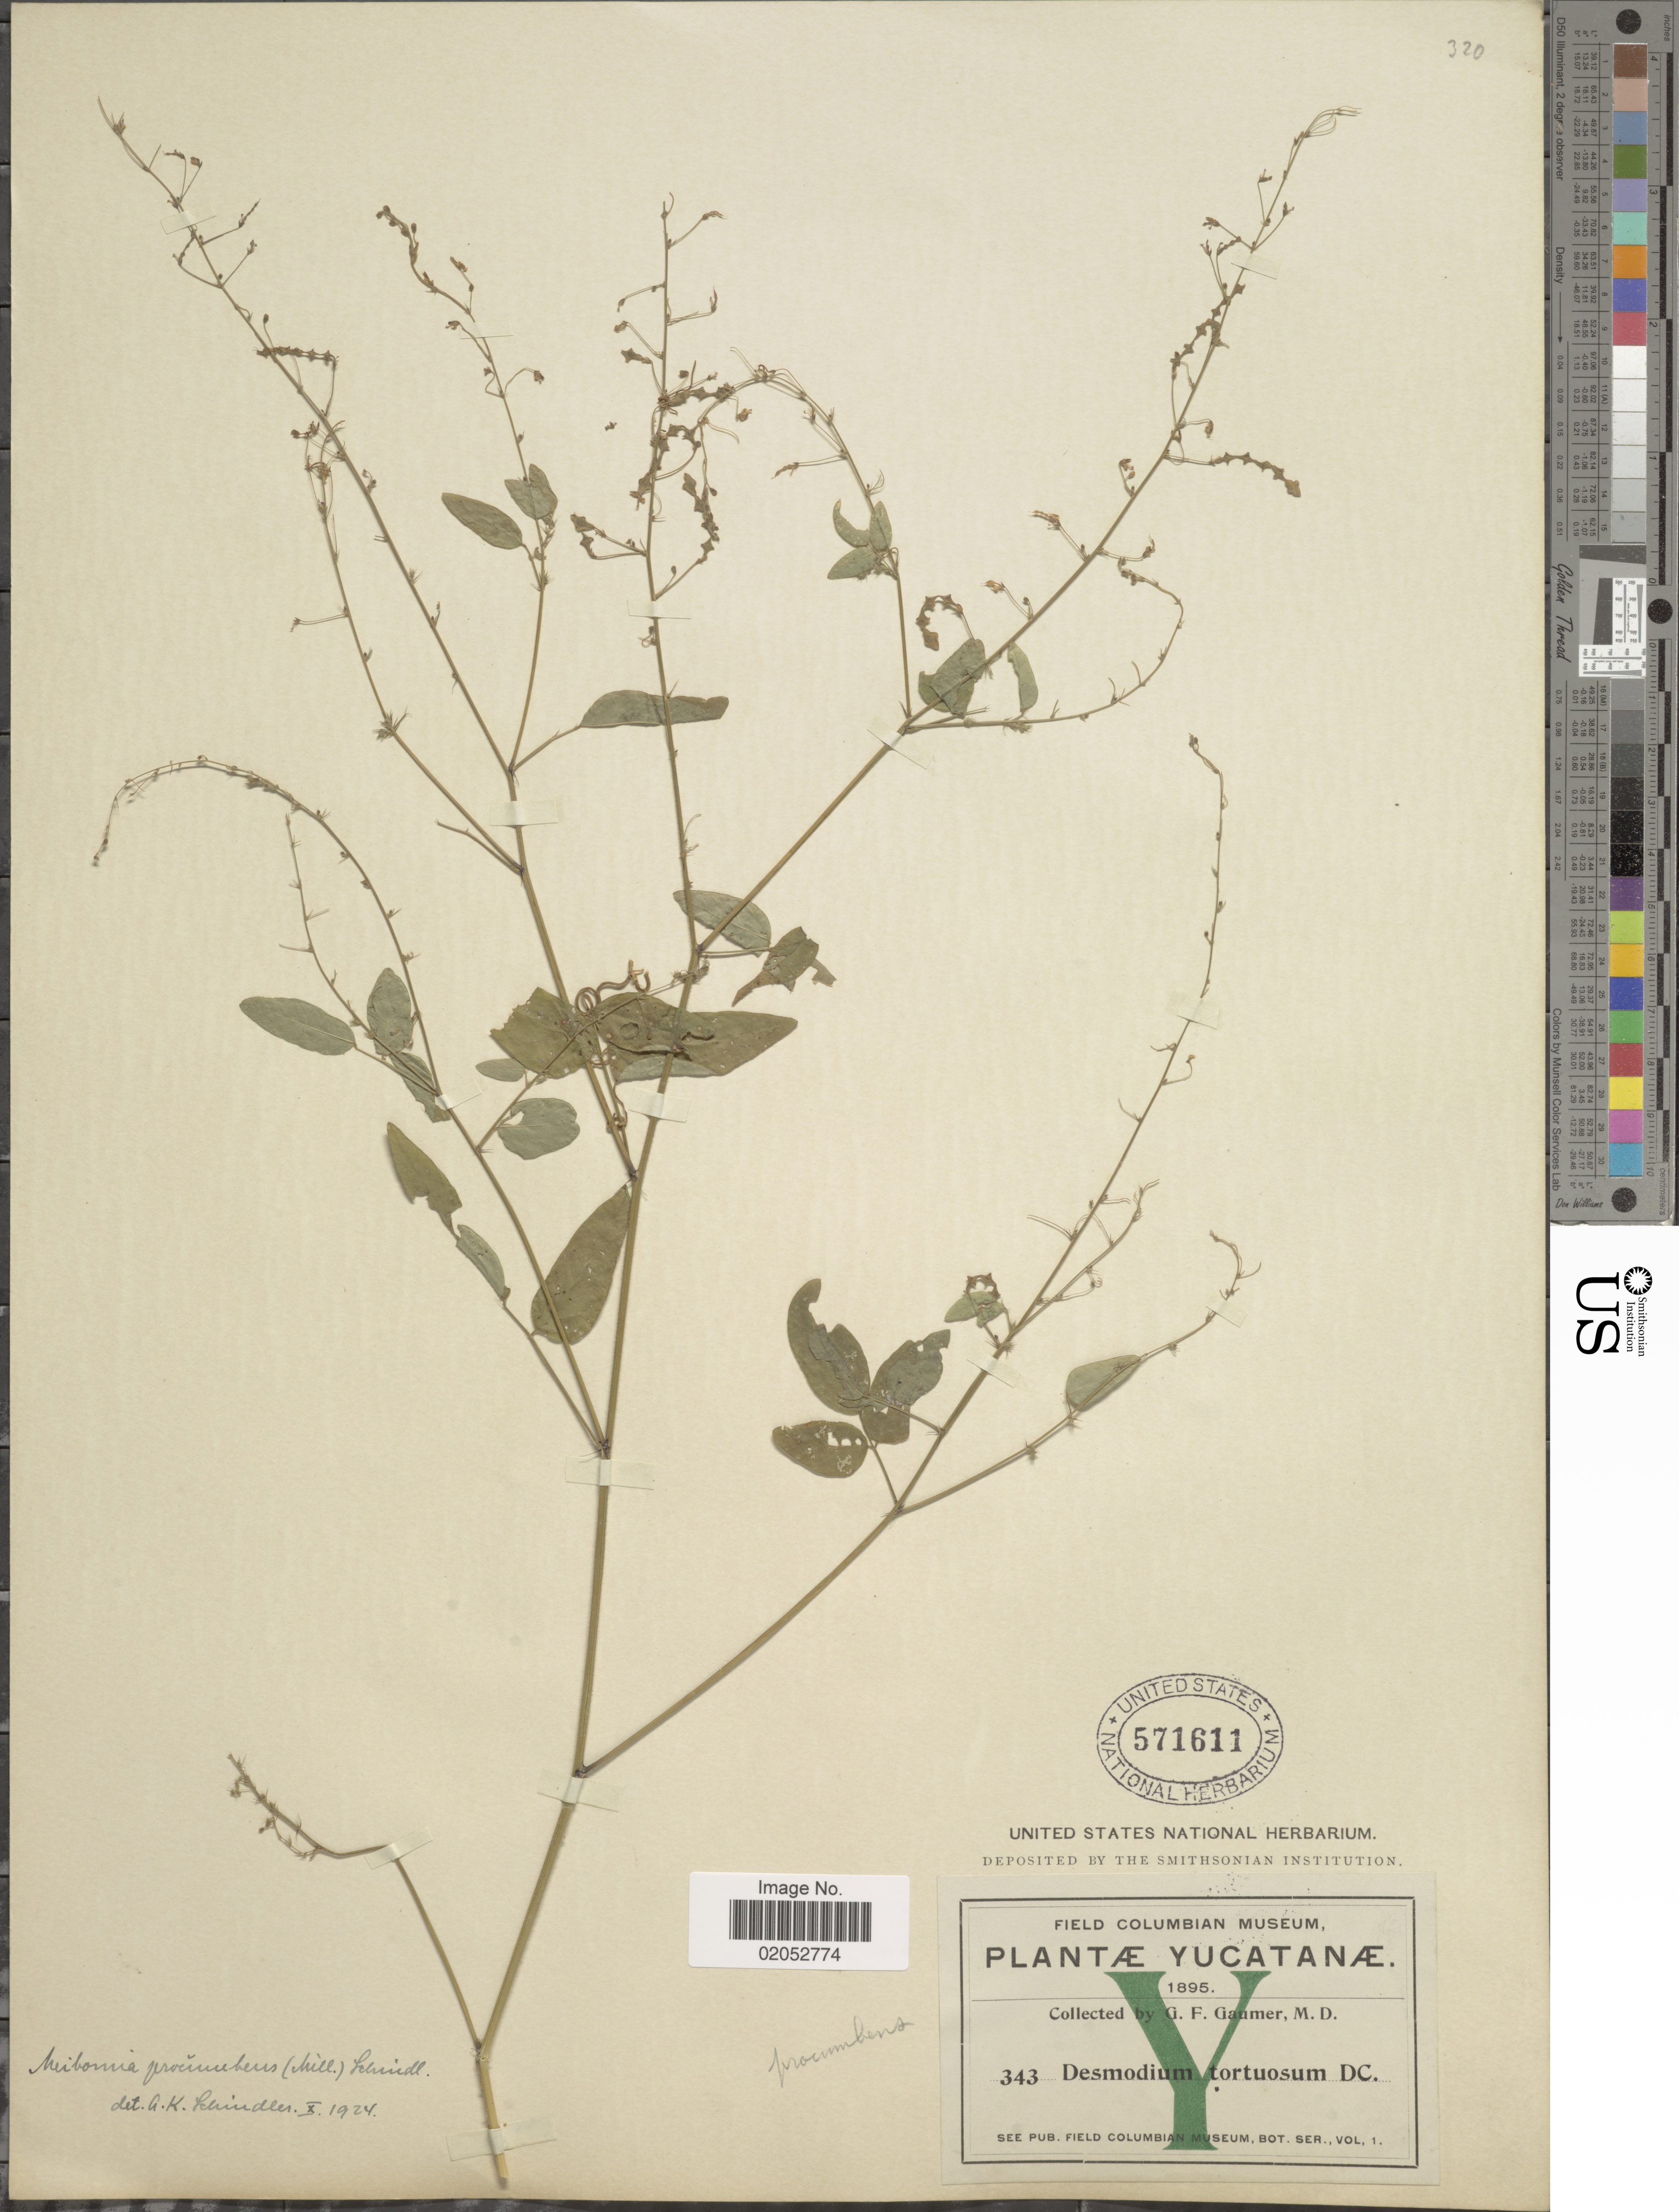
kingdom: Plantae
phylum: Tracheophyta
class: Magnoliopsida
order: Fabales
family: Fabaceae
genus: Desmodium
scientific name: Desmodium procumbens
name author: (Mill.) Hitchc.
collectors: G. F. Gaumer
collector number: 343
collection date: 1895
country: Mexico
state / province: Yucatán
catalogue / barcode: US 571611